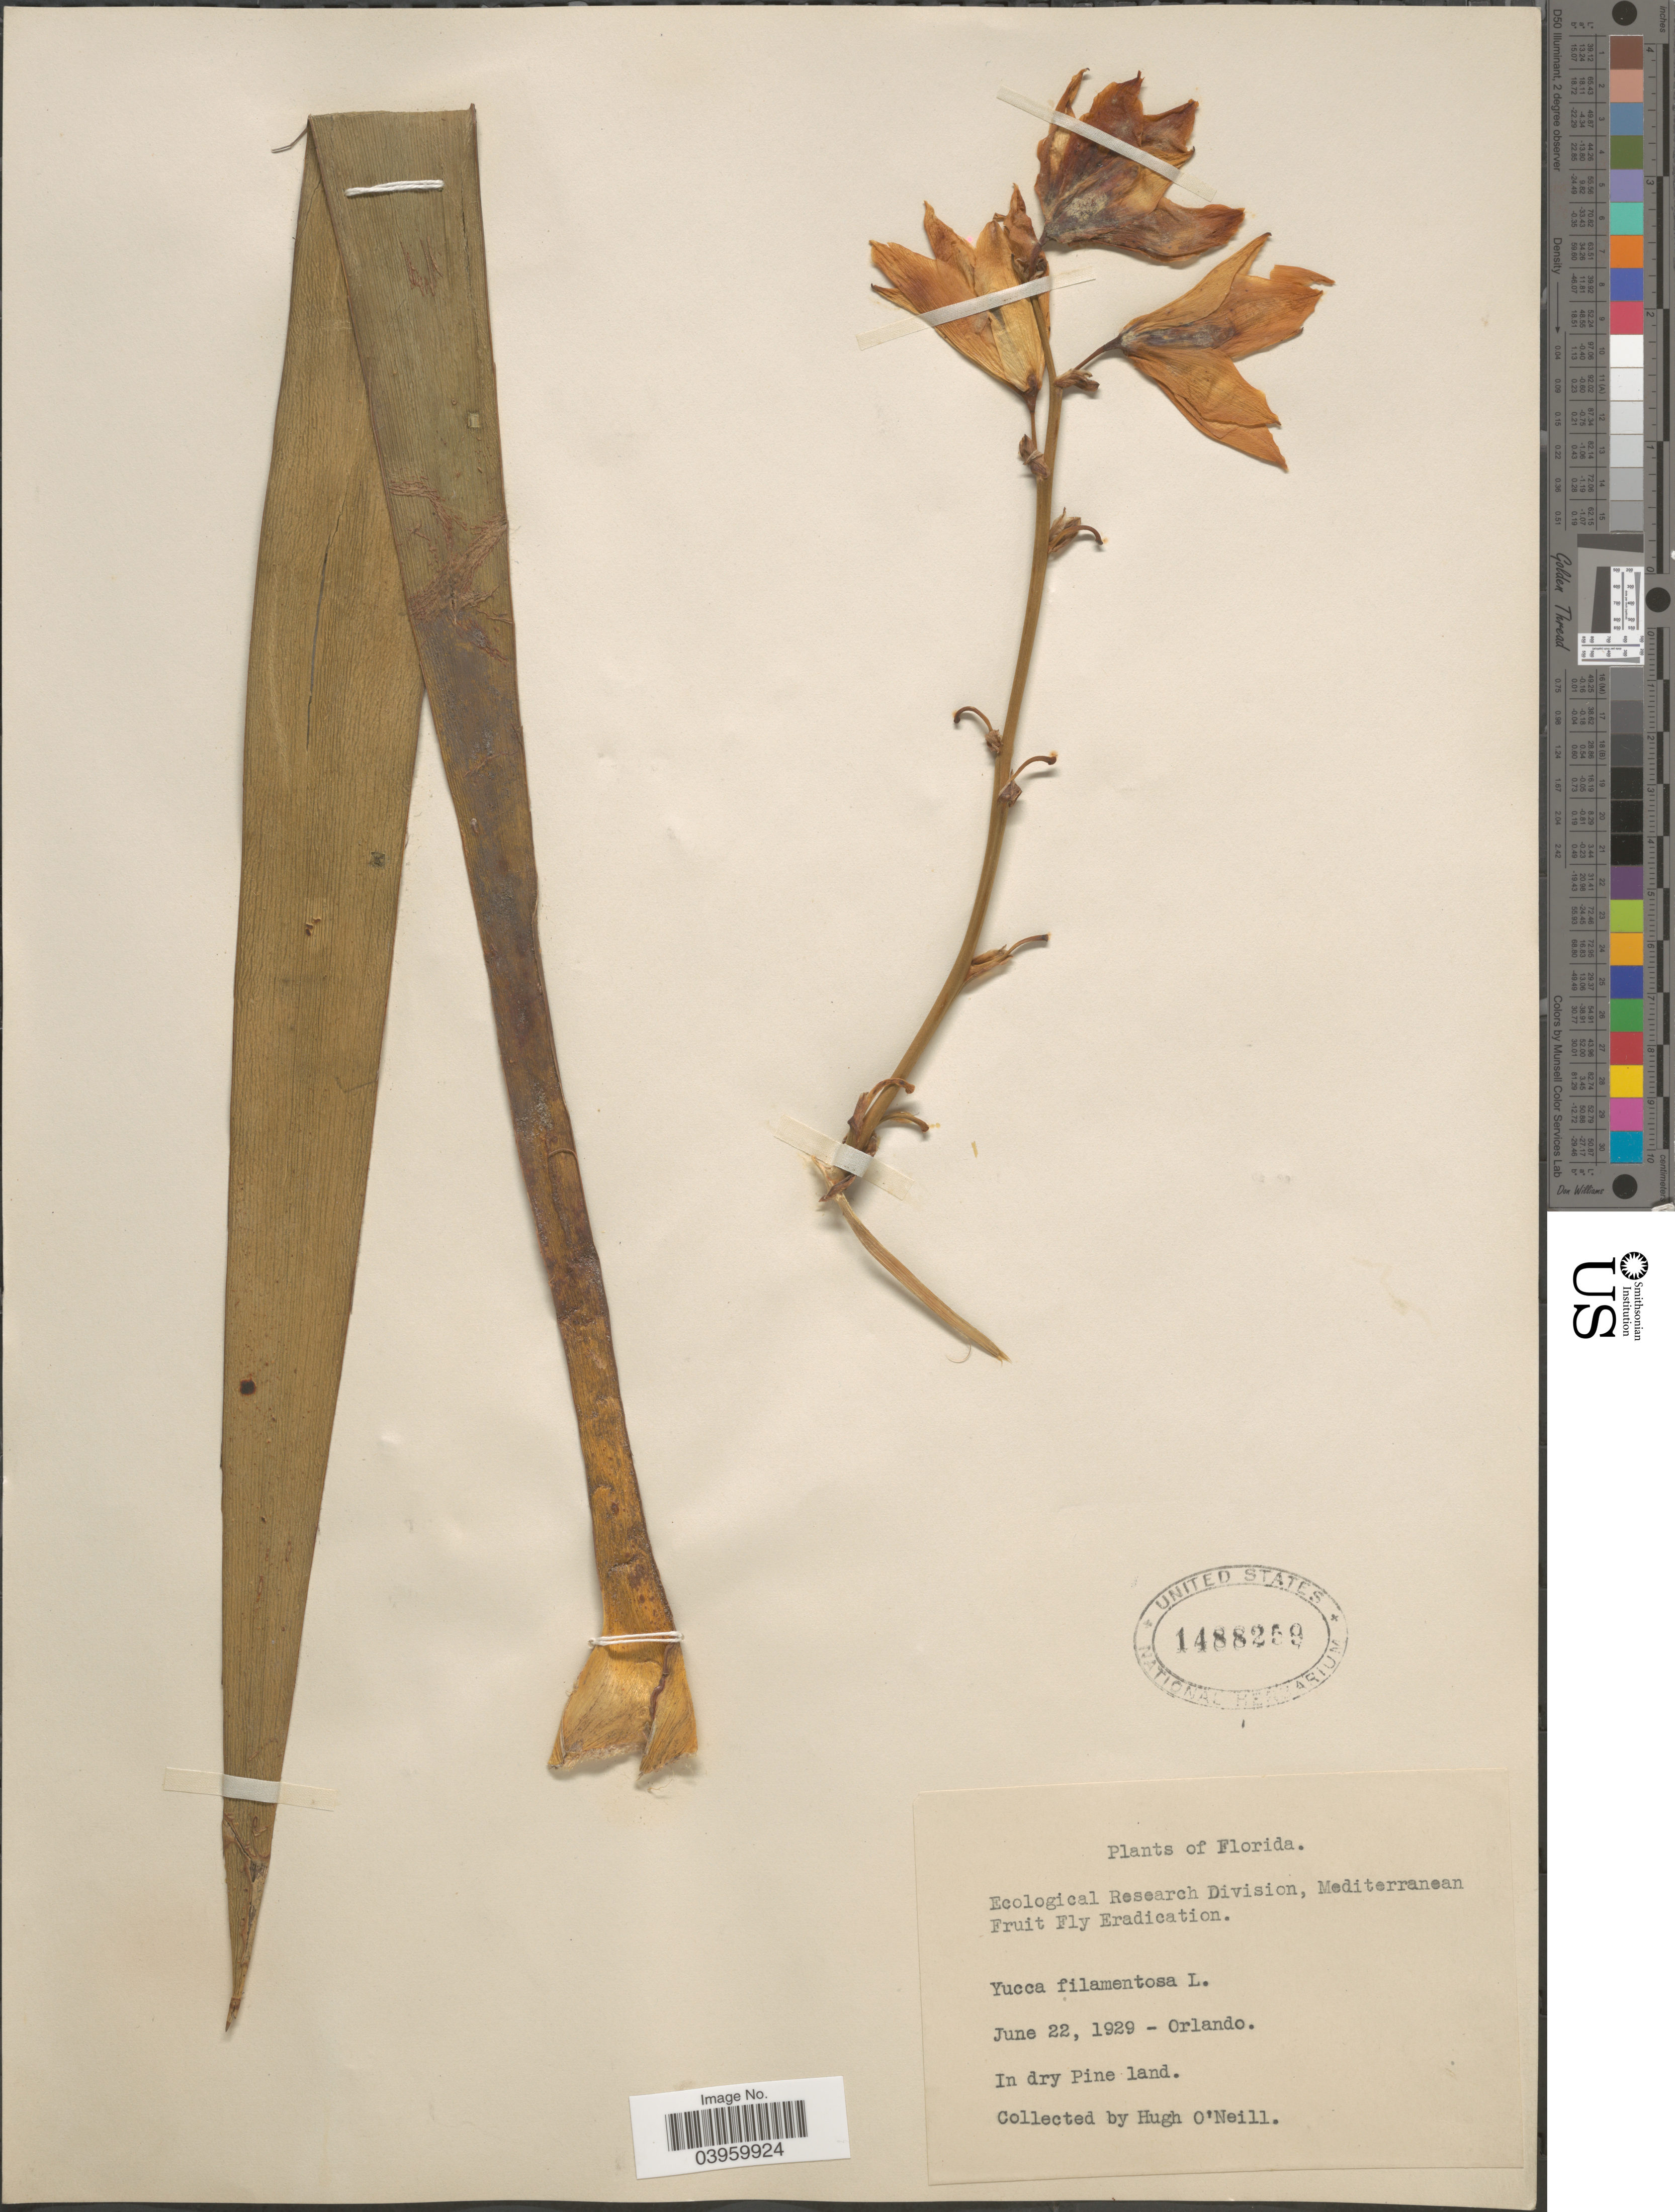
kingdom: Plantae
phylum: Tracheophyta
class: Liliopsida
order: Asparagales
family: Asparagaceae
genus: Yucca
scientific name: Yucca filamentosa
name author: L.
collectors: H. O'Neill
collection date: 1929-06-22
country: United States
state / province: Florida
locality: Orlando.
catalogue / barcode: US 1488259